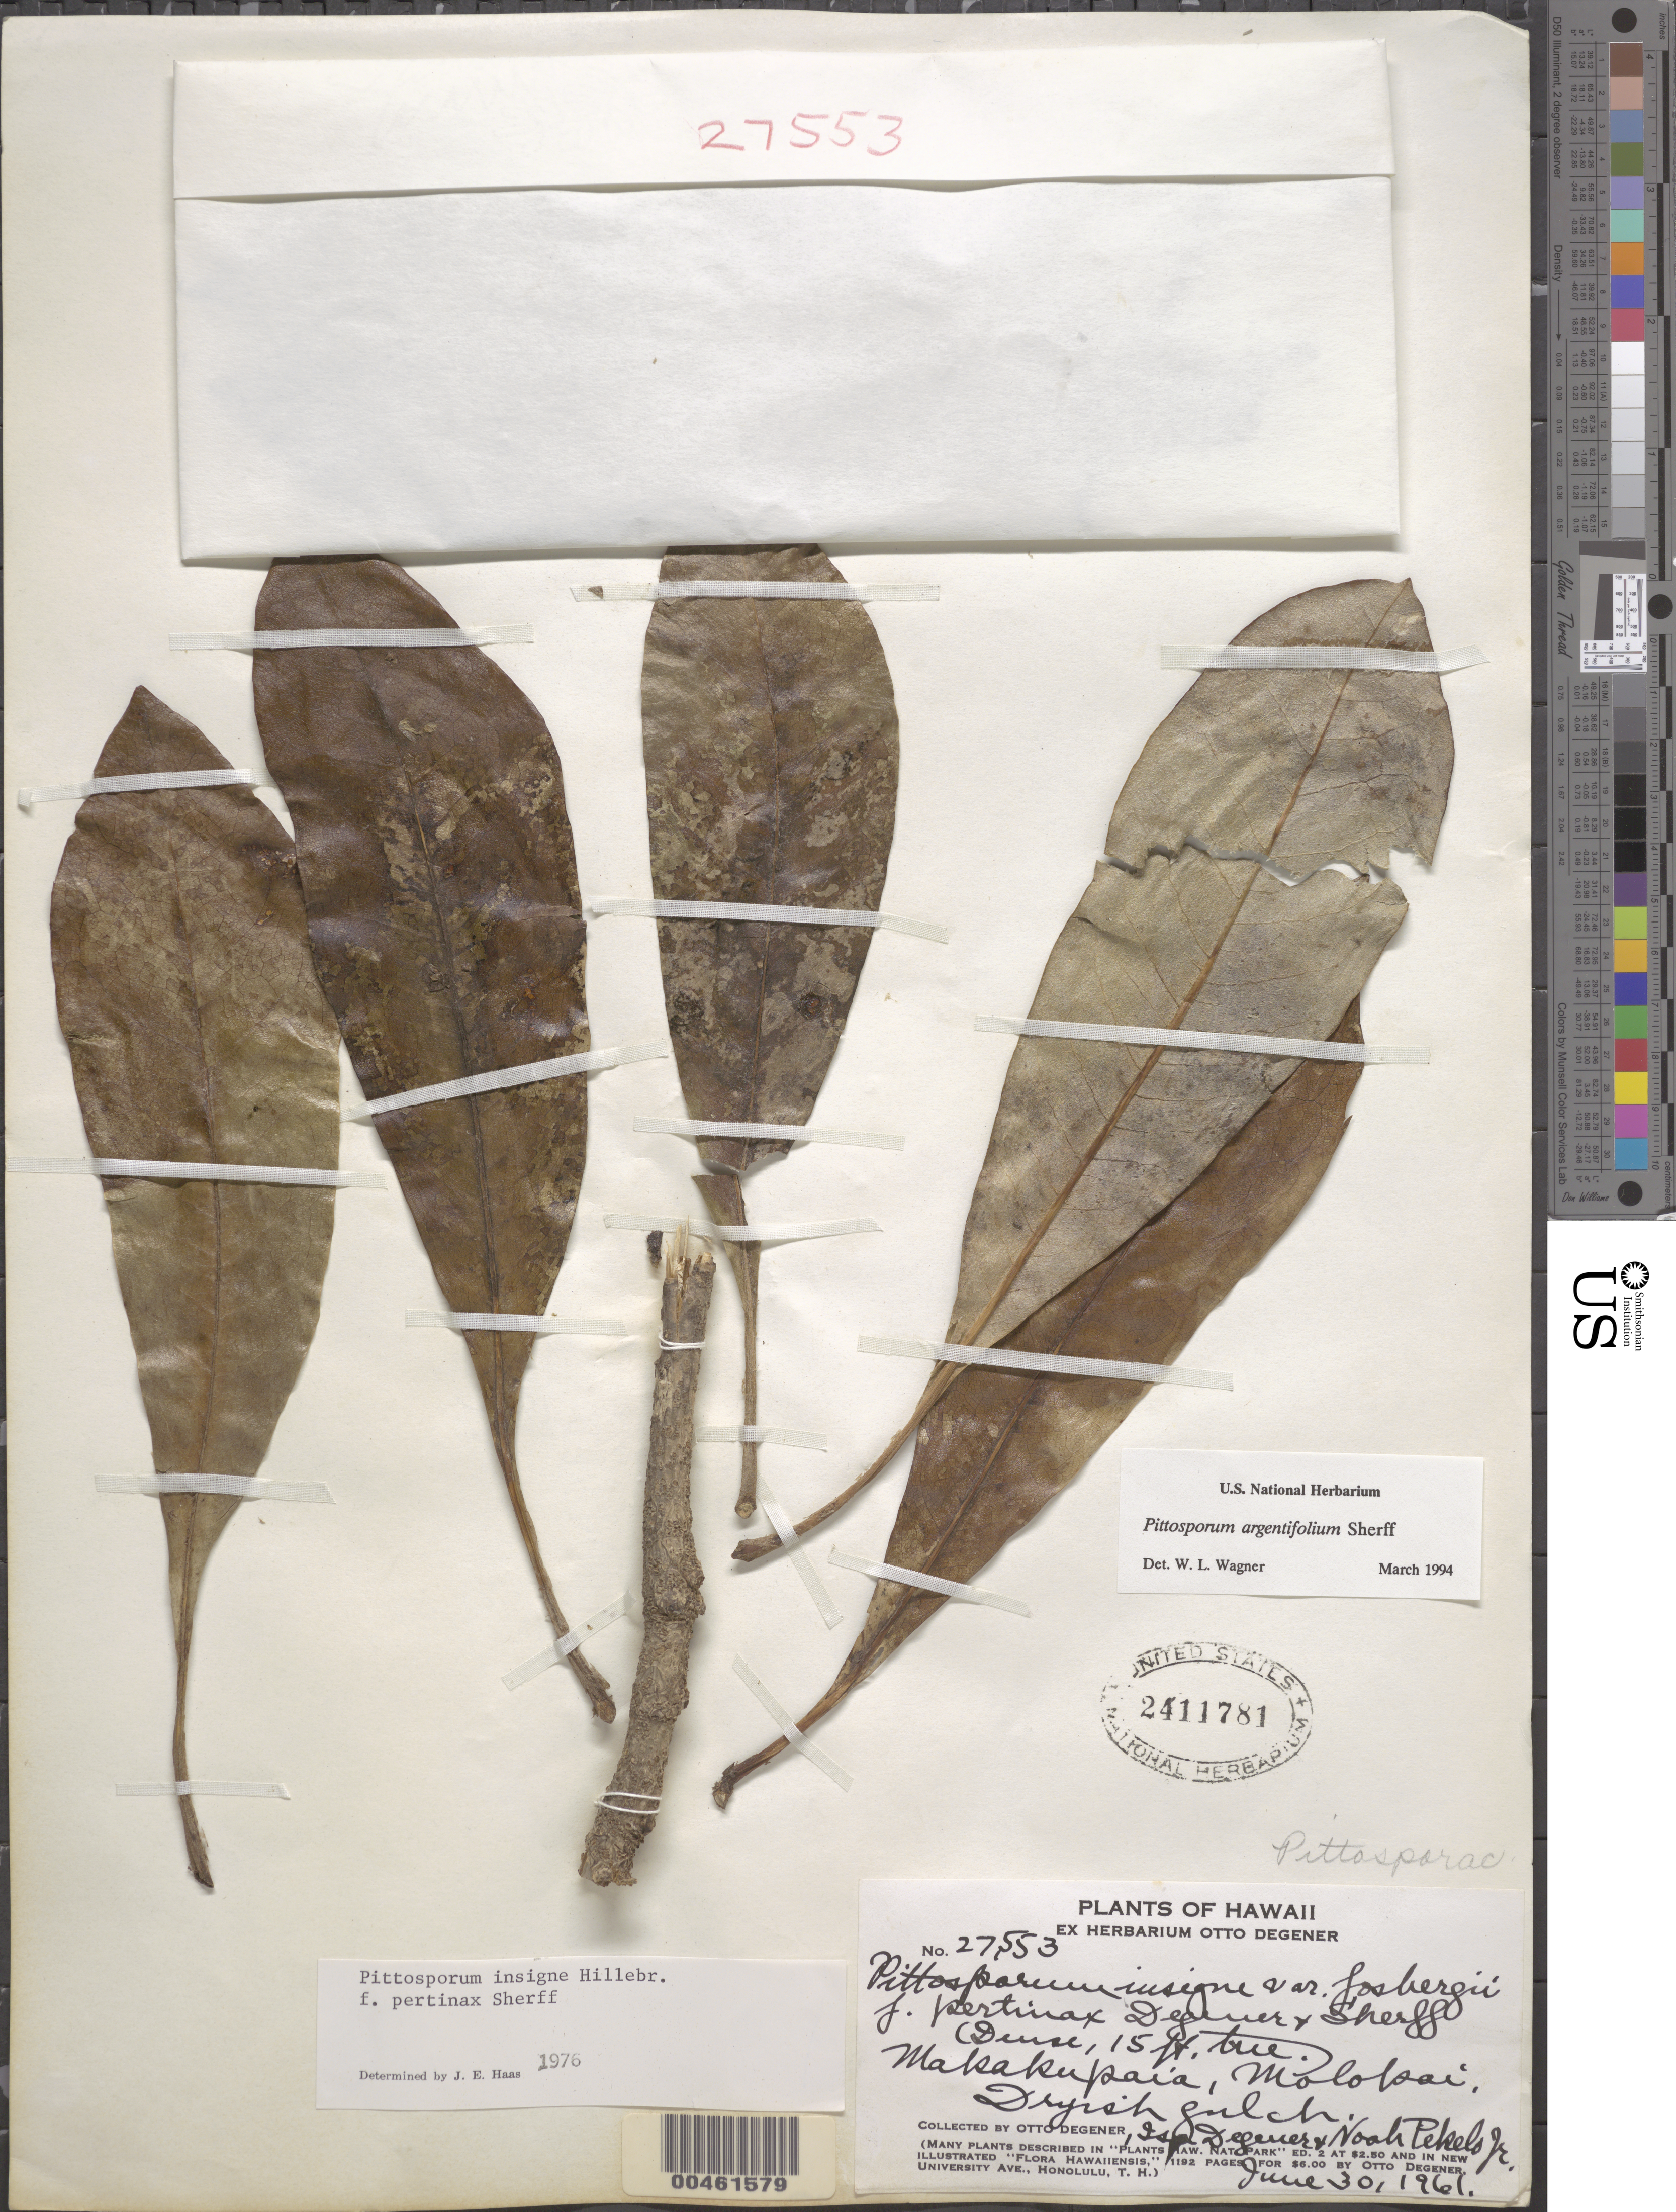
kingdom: Plantae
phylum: Tracheophyta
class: Magnoliopsida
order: Apiales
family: Pittosporaceae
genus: Pittosporum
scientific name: Pittosporum argentifolium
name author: Sherff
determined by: Wagner, W. L., (BOT), Smithsonian Institution - National Museum of Natural History (UNITED STATES)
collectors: O. Degener, I. Degener & N. Pekelo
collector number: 27553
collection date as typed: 30 Jun 1961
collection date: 1961-06-30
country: United States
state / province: Hawaii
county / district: Maui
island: Moloka'i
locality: Makakupaia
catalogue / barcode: US 2411781